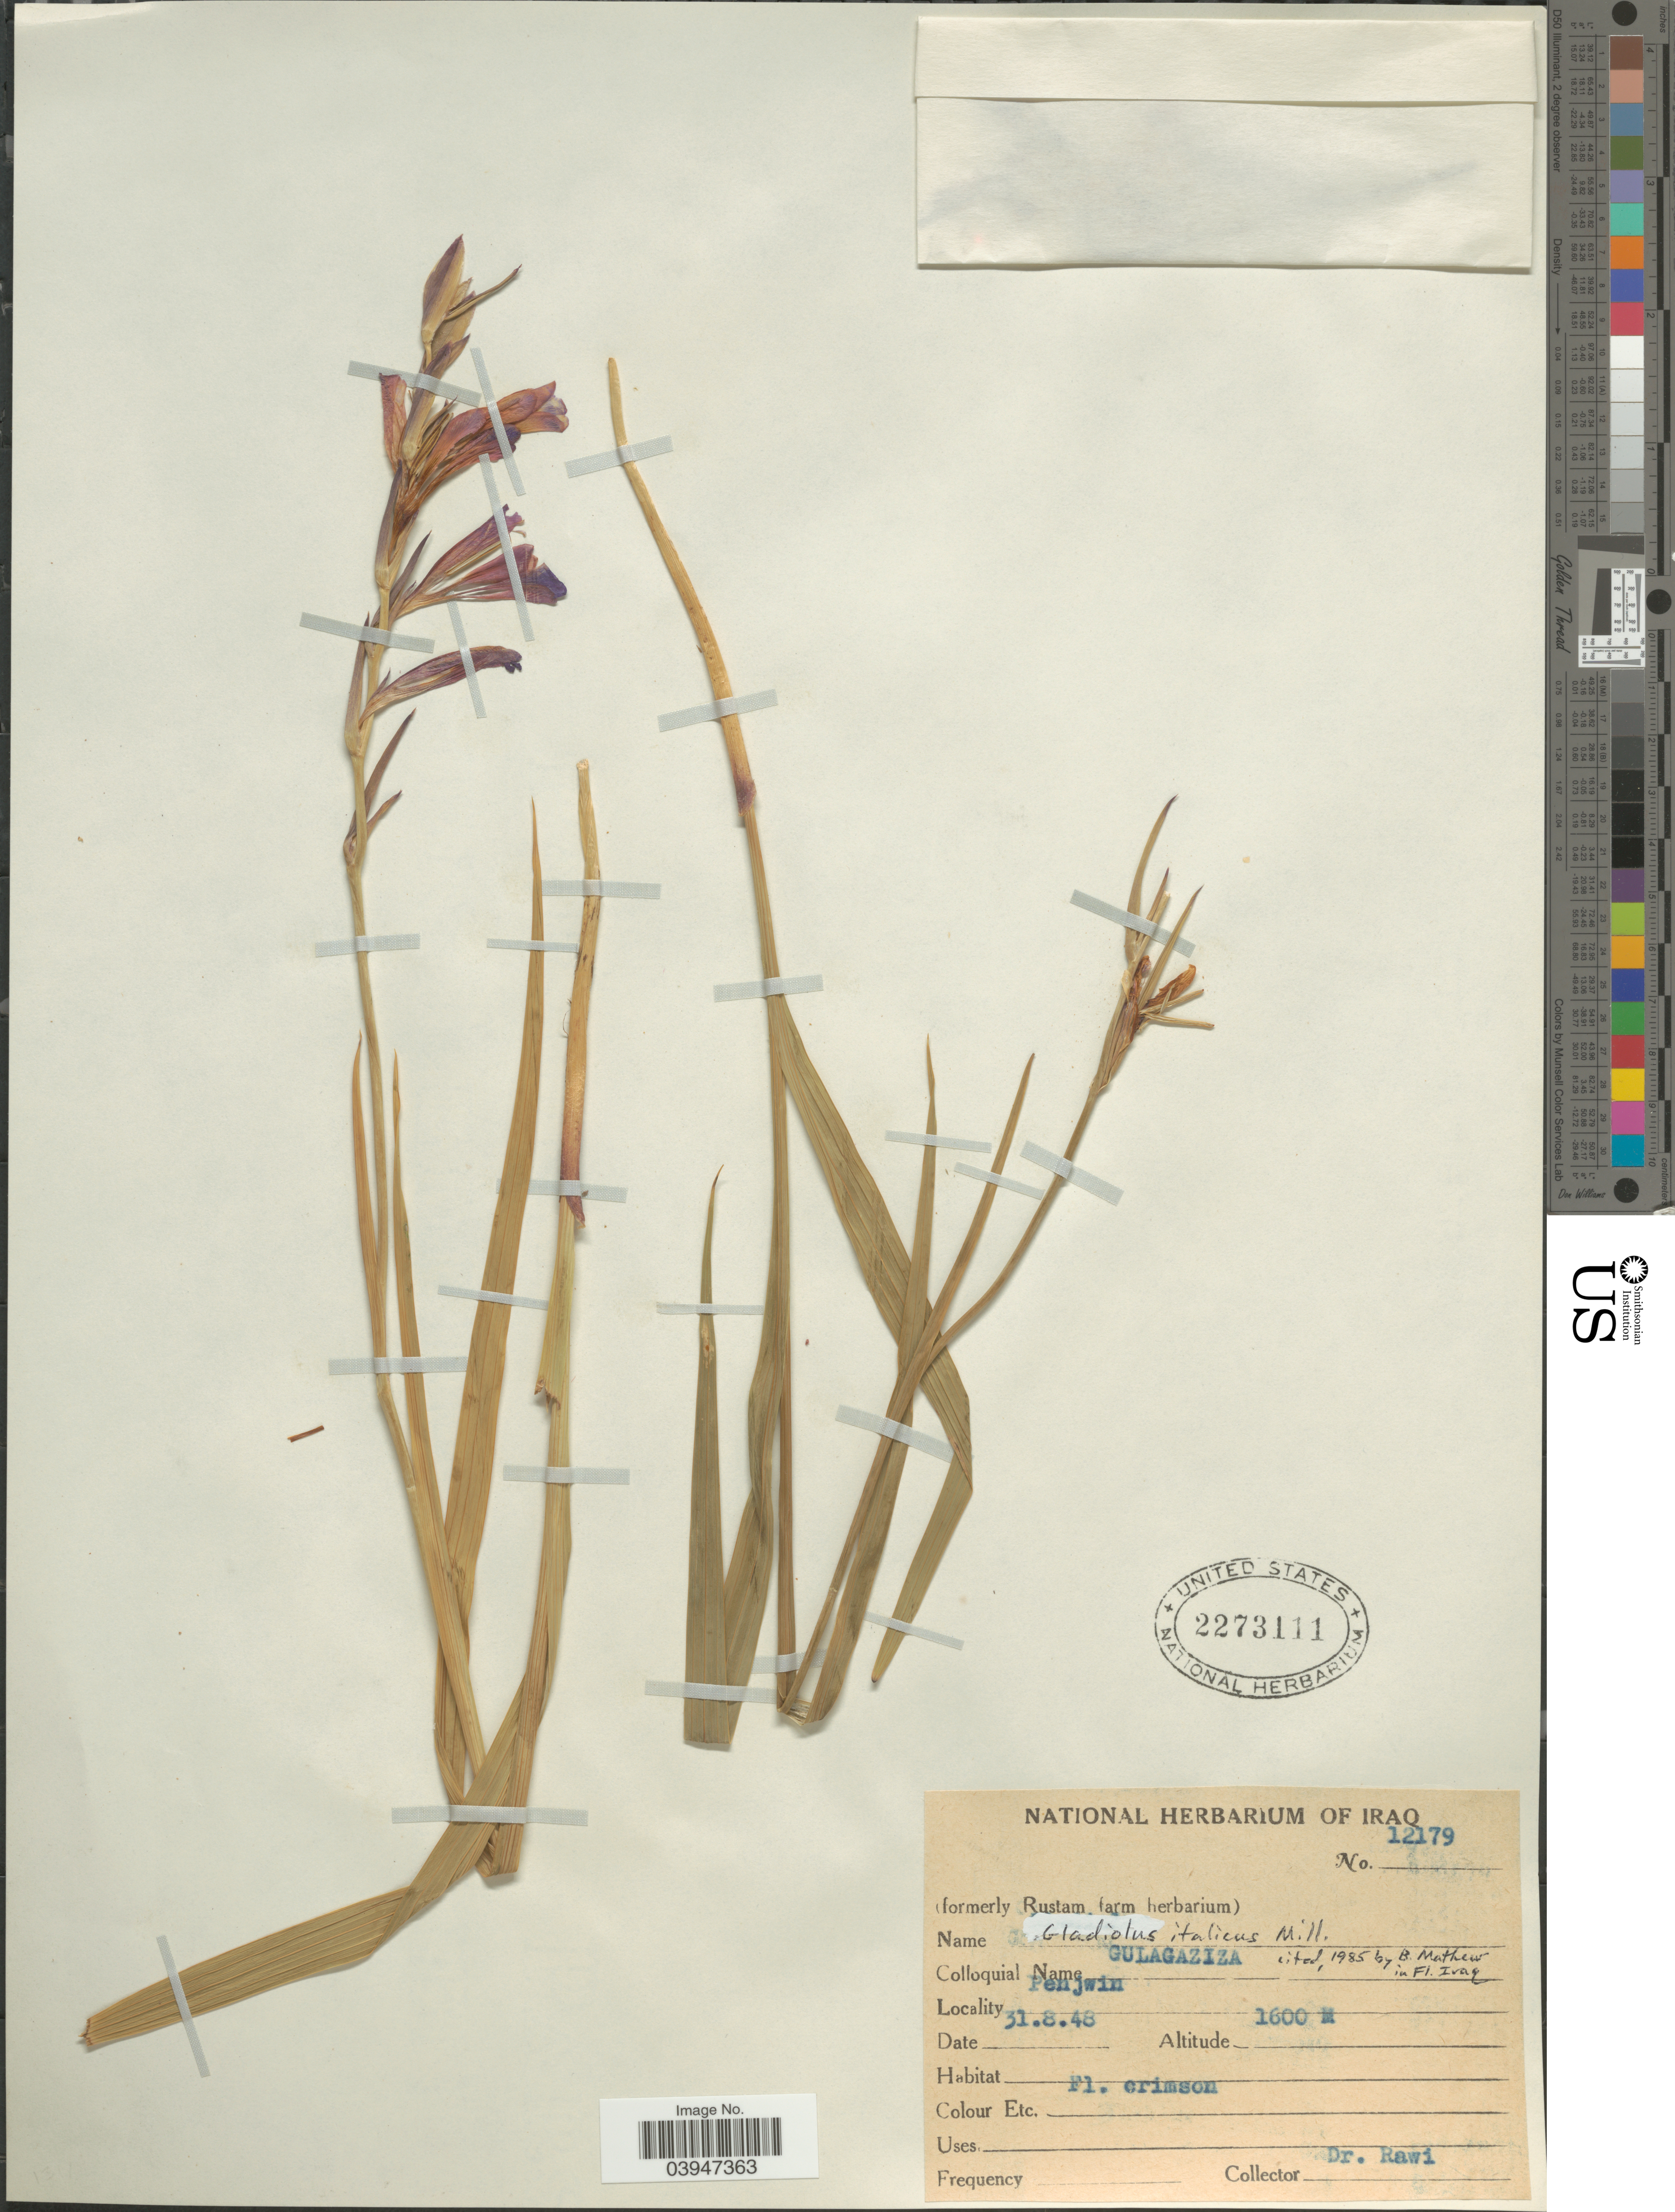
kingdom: Plantae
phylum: Tracheophyta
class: Liliopsida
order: Asparagales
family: Iridaceae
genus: Gladiolus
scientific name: Gladiolus italicus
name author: Mill.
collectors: -. Rawi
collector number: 12179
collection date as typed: Transcribed d/m/y: 31/8/48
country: Iraq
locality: Penjwin.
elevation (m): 1600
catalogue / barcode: US 2273111